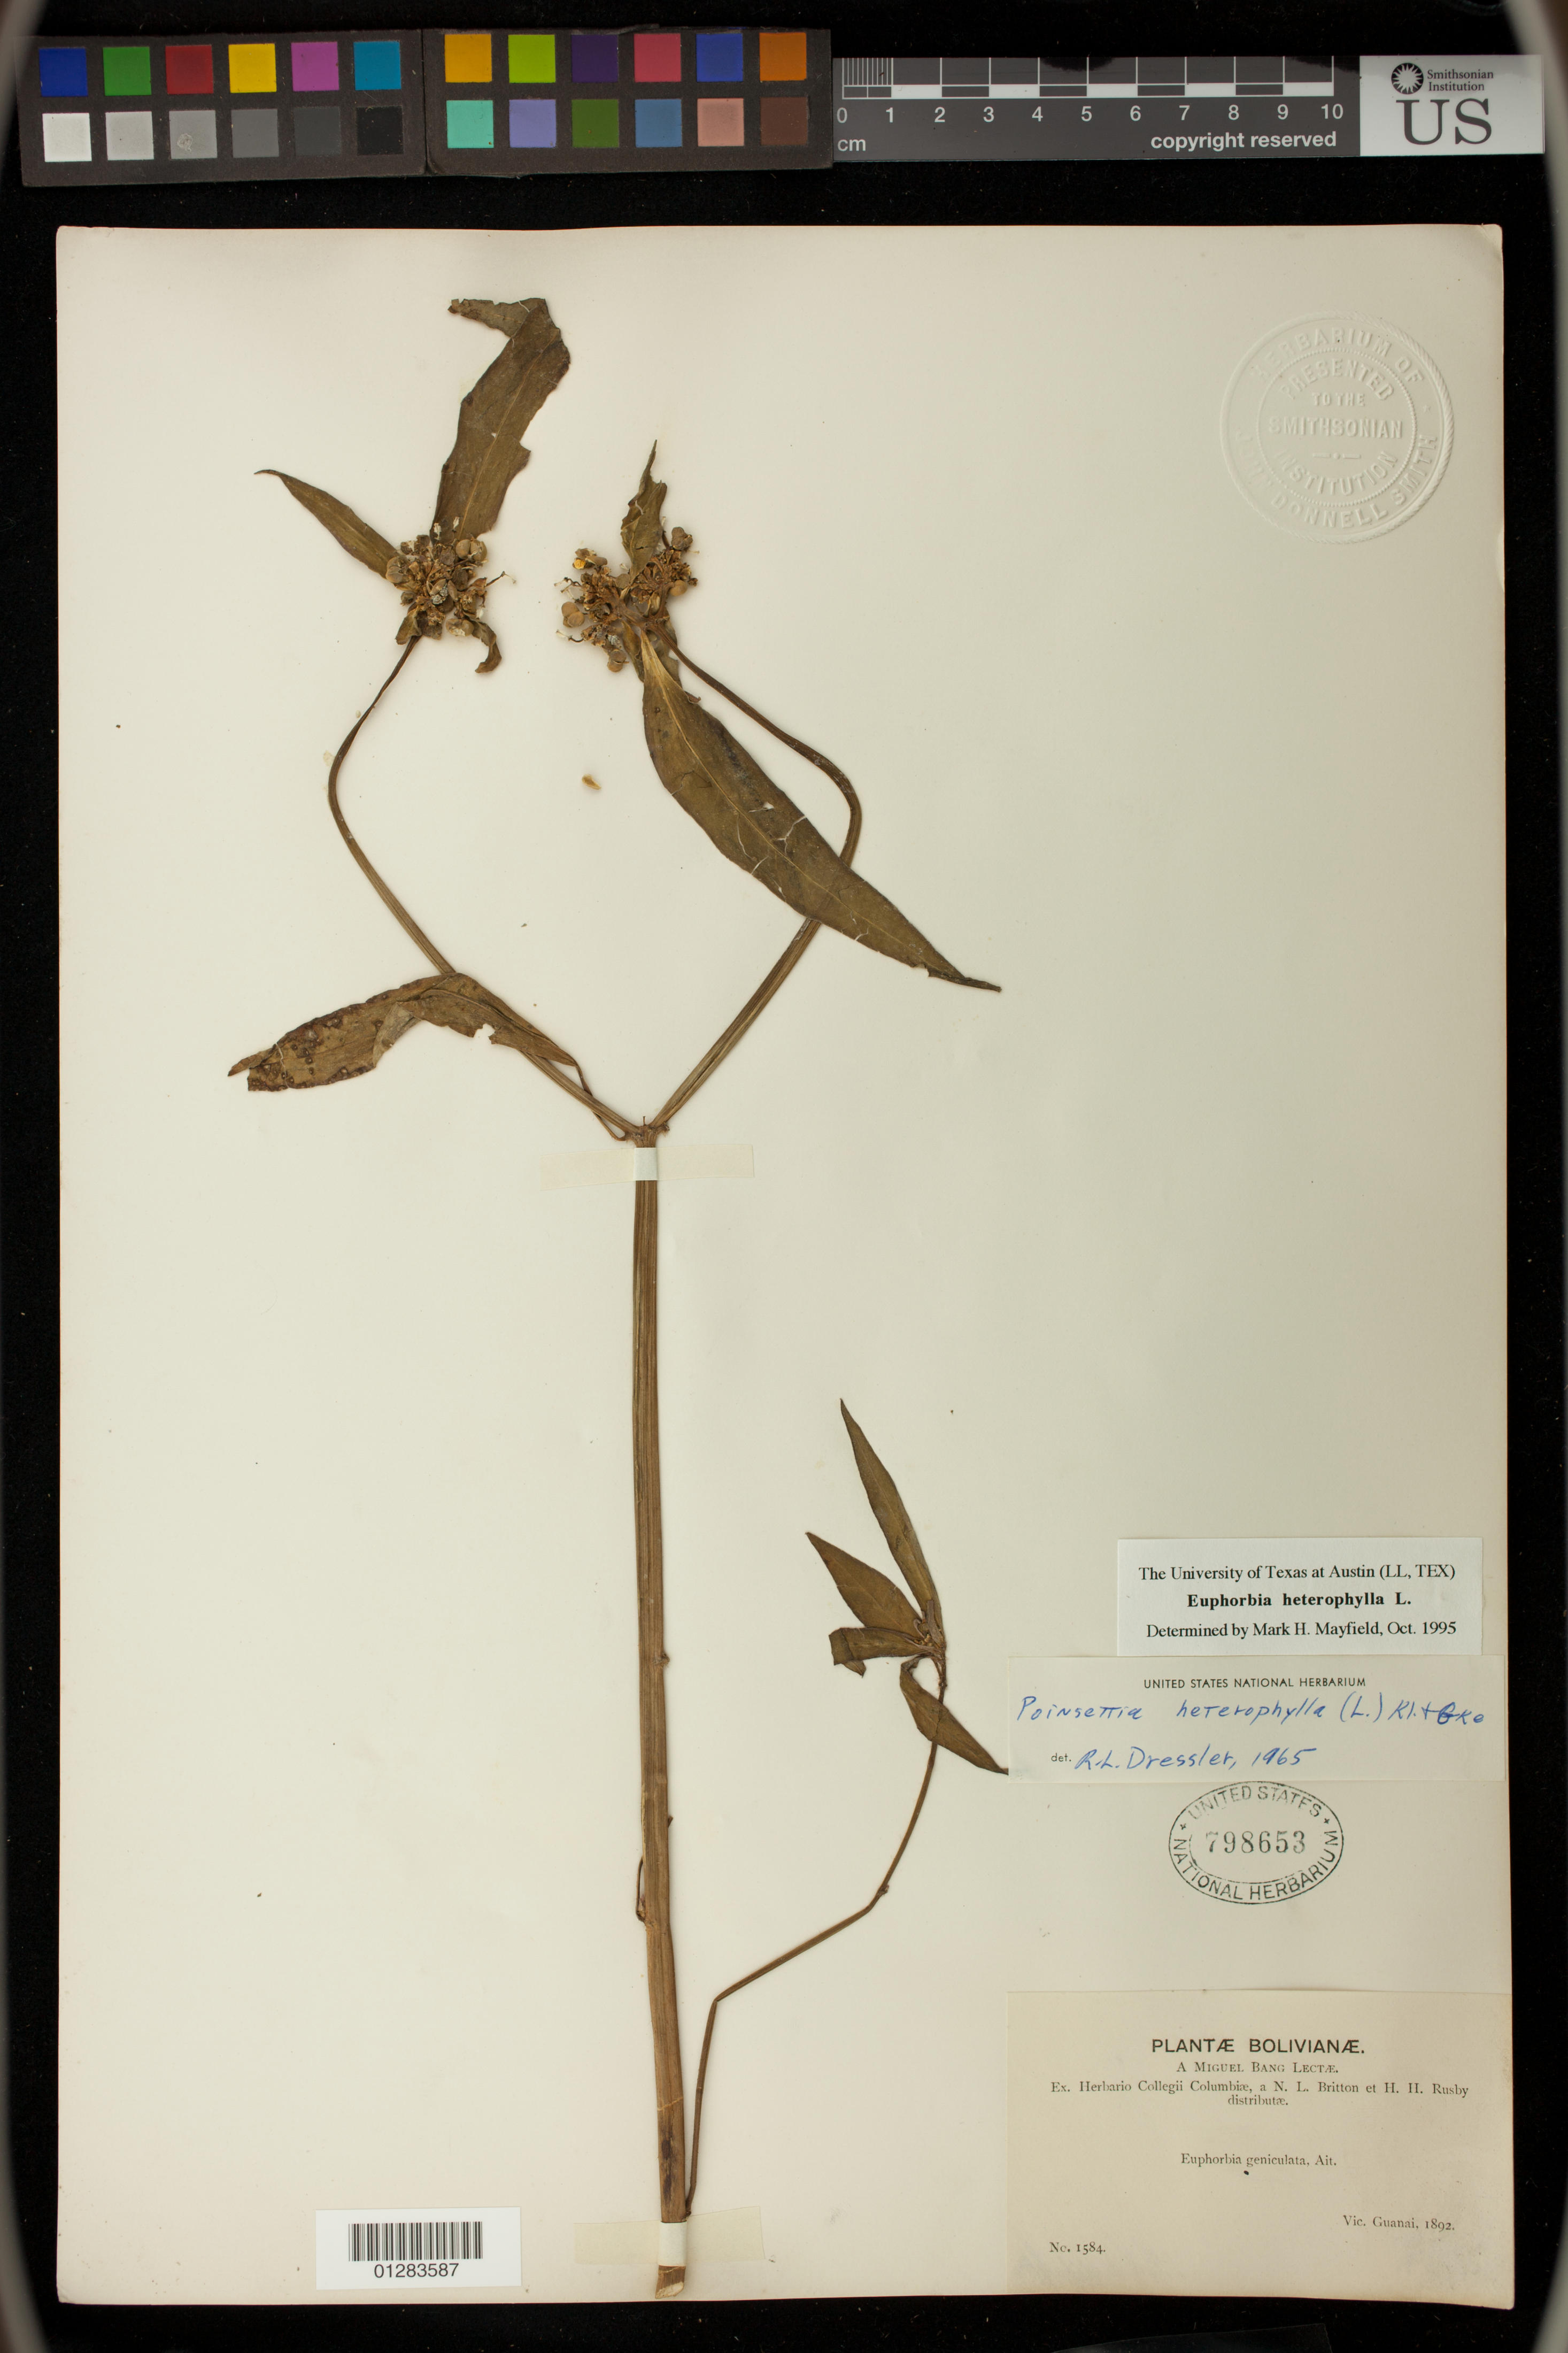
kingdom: Plantae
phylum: Tracheophyta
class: Magnoliopsida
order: Malpighiales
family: Euphorbiaceae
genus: Euphorbia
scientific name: Euphorbia heterophylla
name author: L.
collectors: M. Bang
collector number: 1584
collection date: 1892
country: Bolivia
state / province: La Paz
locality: Guanai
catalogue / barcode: US 798653